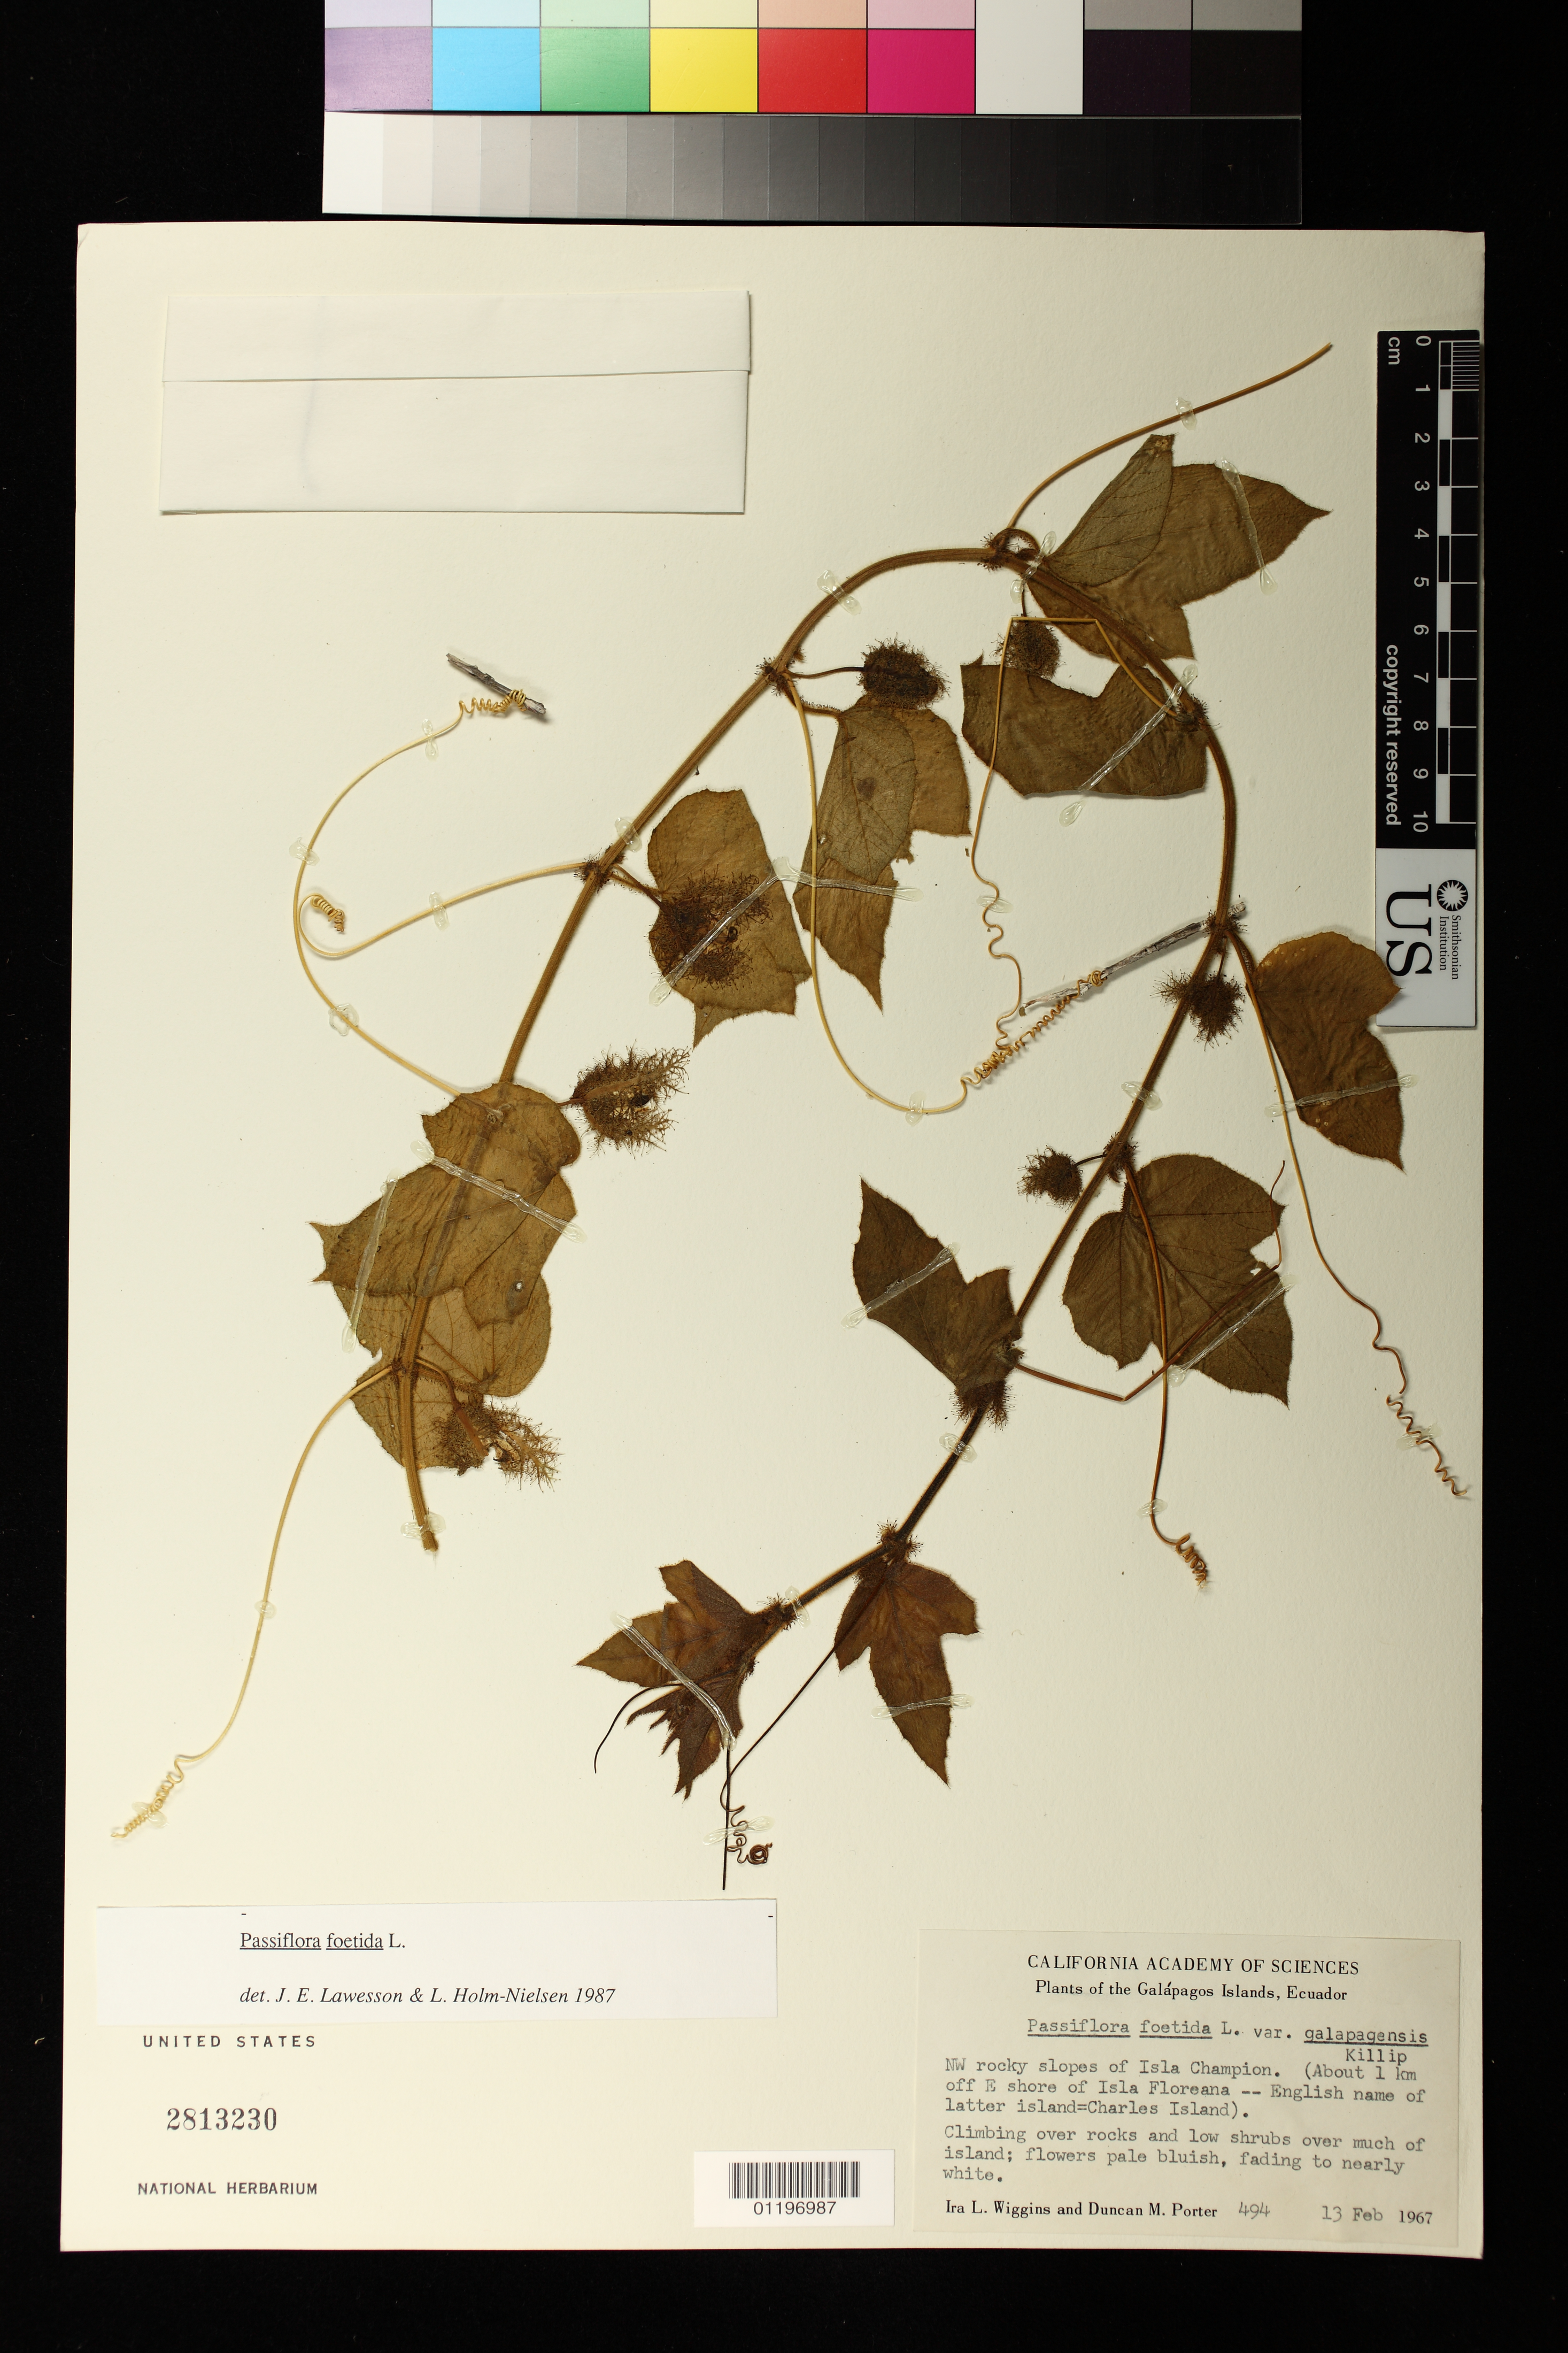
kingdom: Plantae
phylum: Tracheophyta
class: Magnoliopsida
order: Malpighiales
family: Passifloraceae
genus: Passiflora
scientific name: Passiflora foetida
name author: L.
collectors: Whitney Expedition & D. M. Porter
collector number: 494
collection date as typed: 13 Feb 1967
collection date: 1967-02-13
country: Ecuador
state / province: Colón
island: Champion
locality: NW rocky slopes of Isla Champion. About 1 km off shore of Isla Floreana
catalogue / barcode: US 2813230